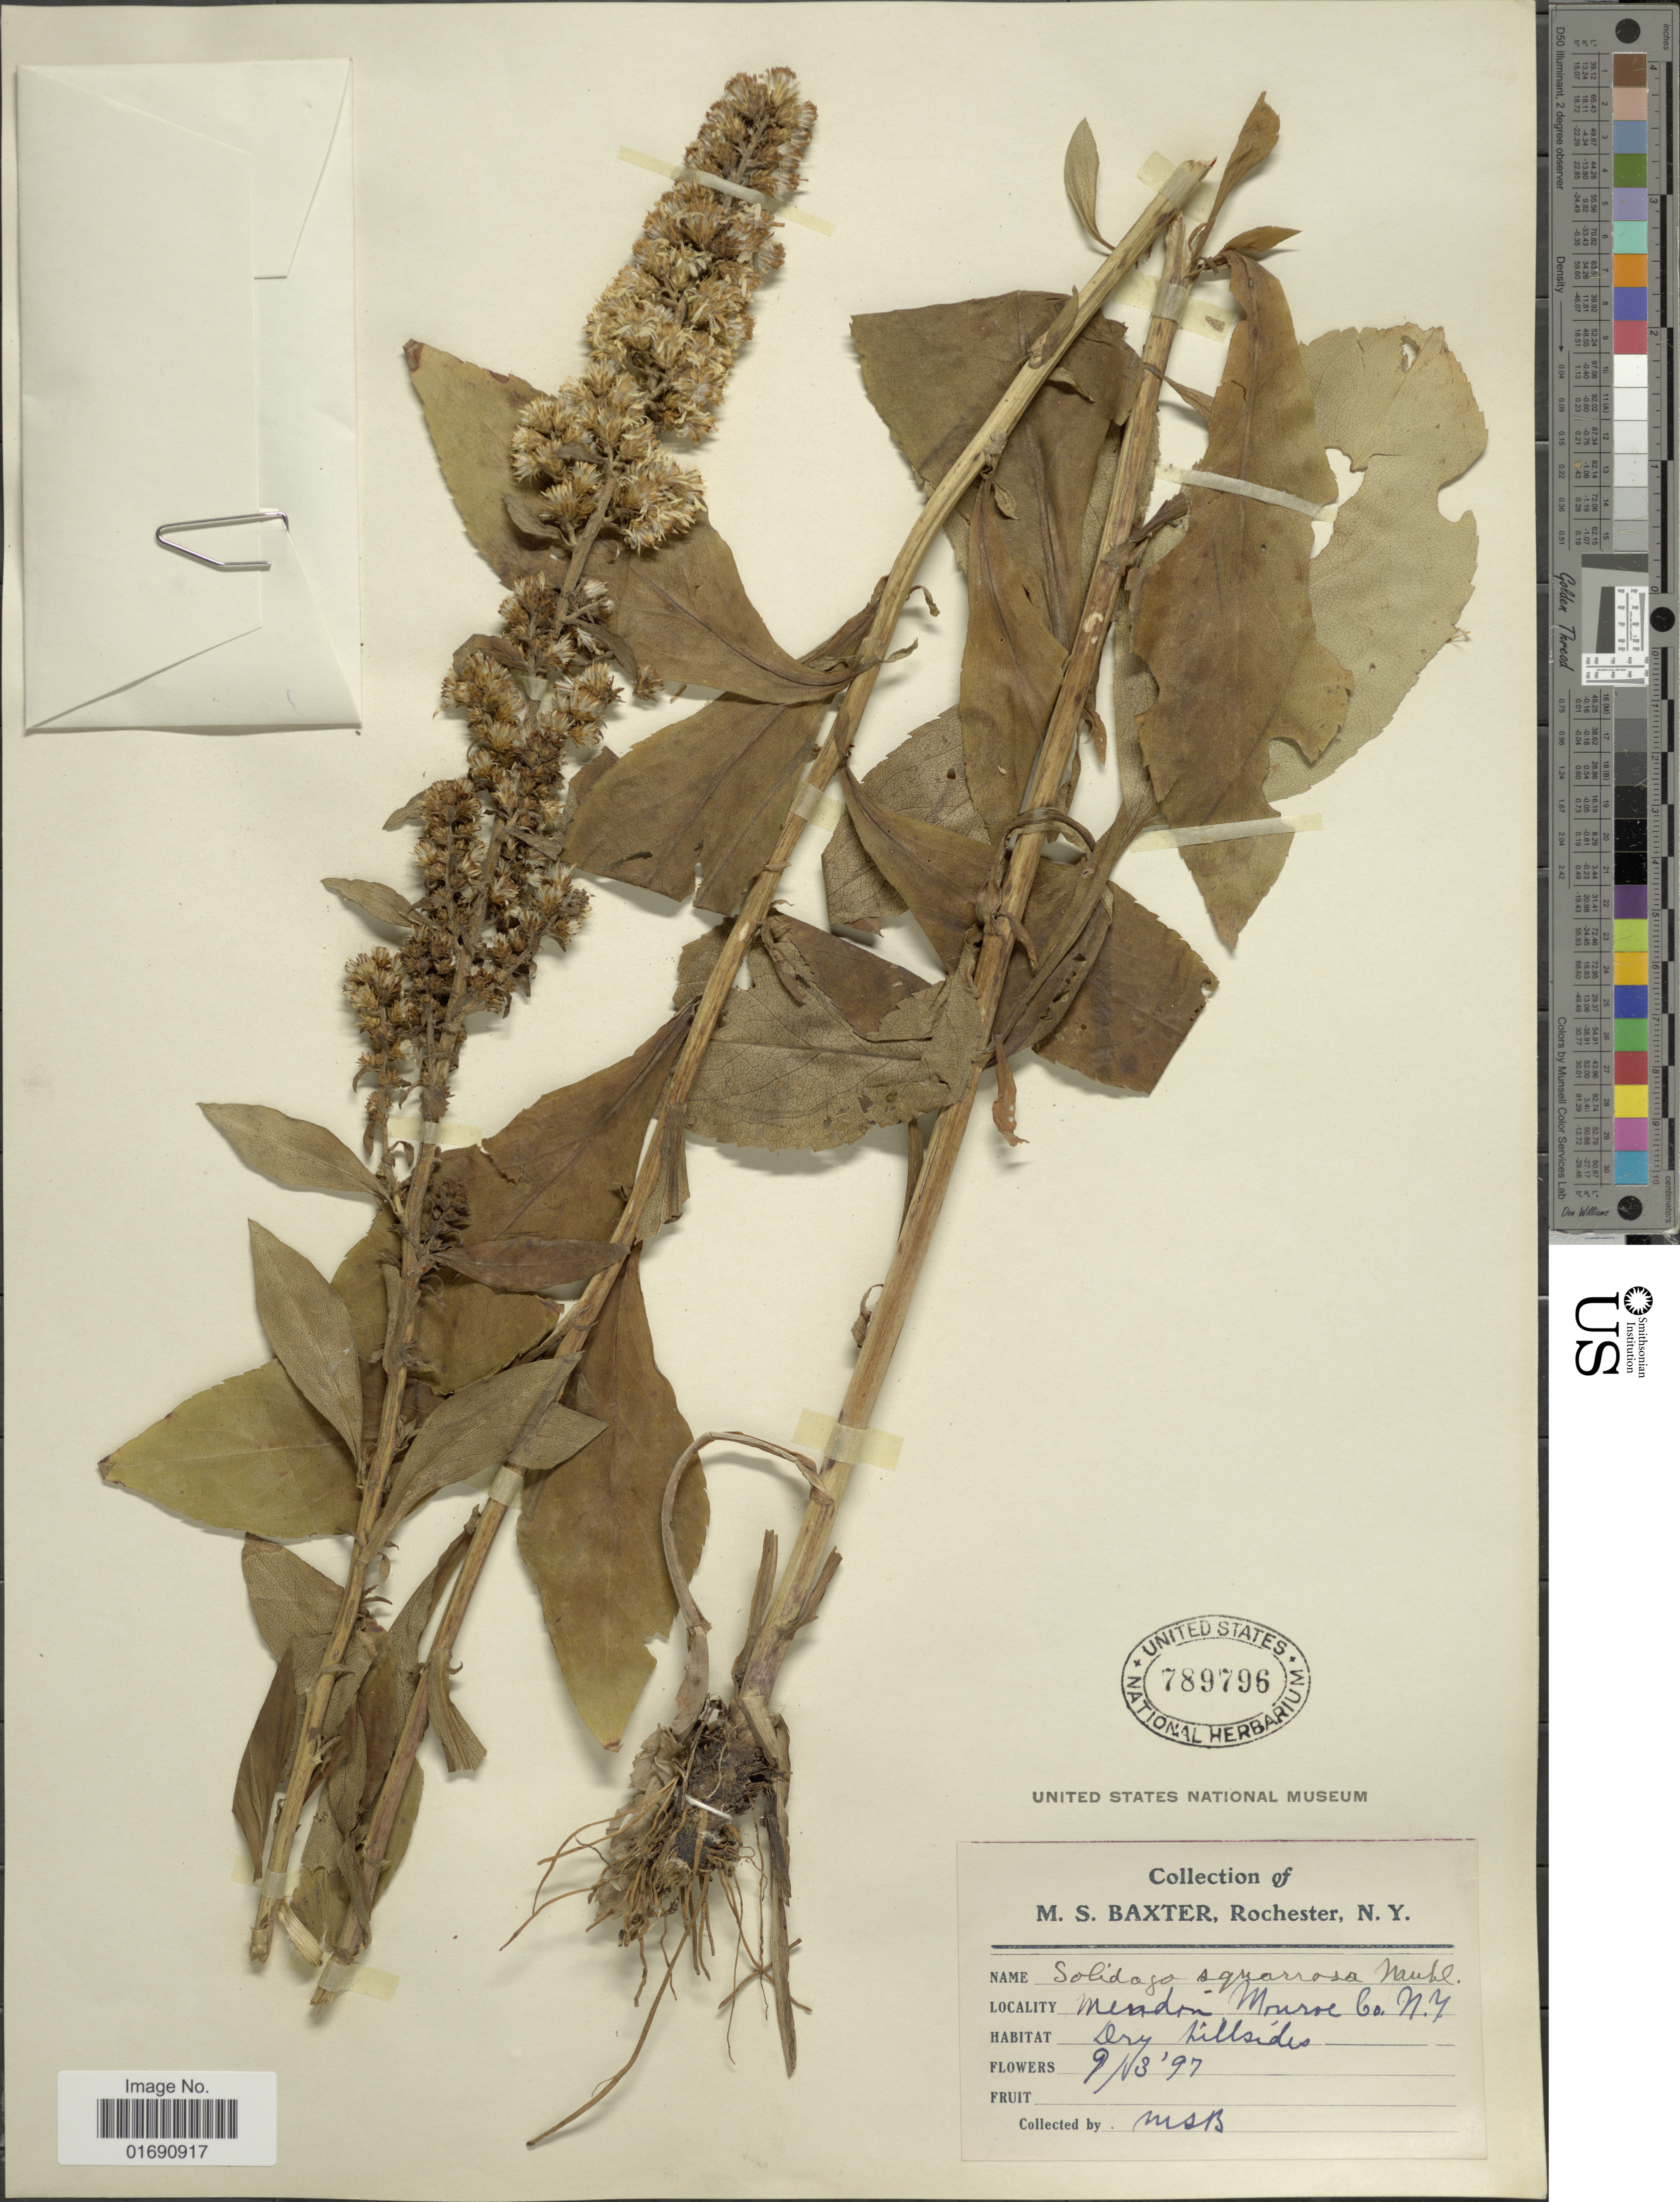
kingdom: Plantae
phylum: Tracheophyta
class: Magnoliopsida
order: Asterales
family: Asteraceae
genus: Solidago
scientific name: Solidago squarrosa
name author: Muhl.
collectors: M. Baxter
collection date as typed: Transcribed d/m/y: 3/9/97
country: United States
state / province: New York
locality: Mendón, Monroe Co, Dry hillsides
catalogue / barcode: US 789796